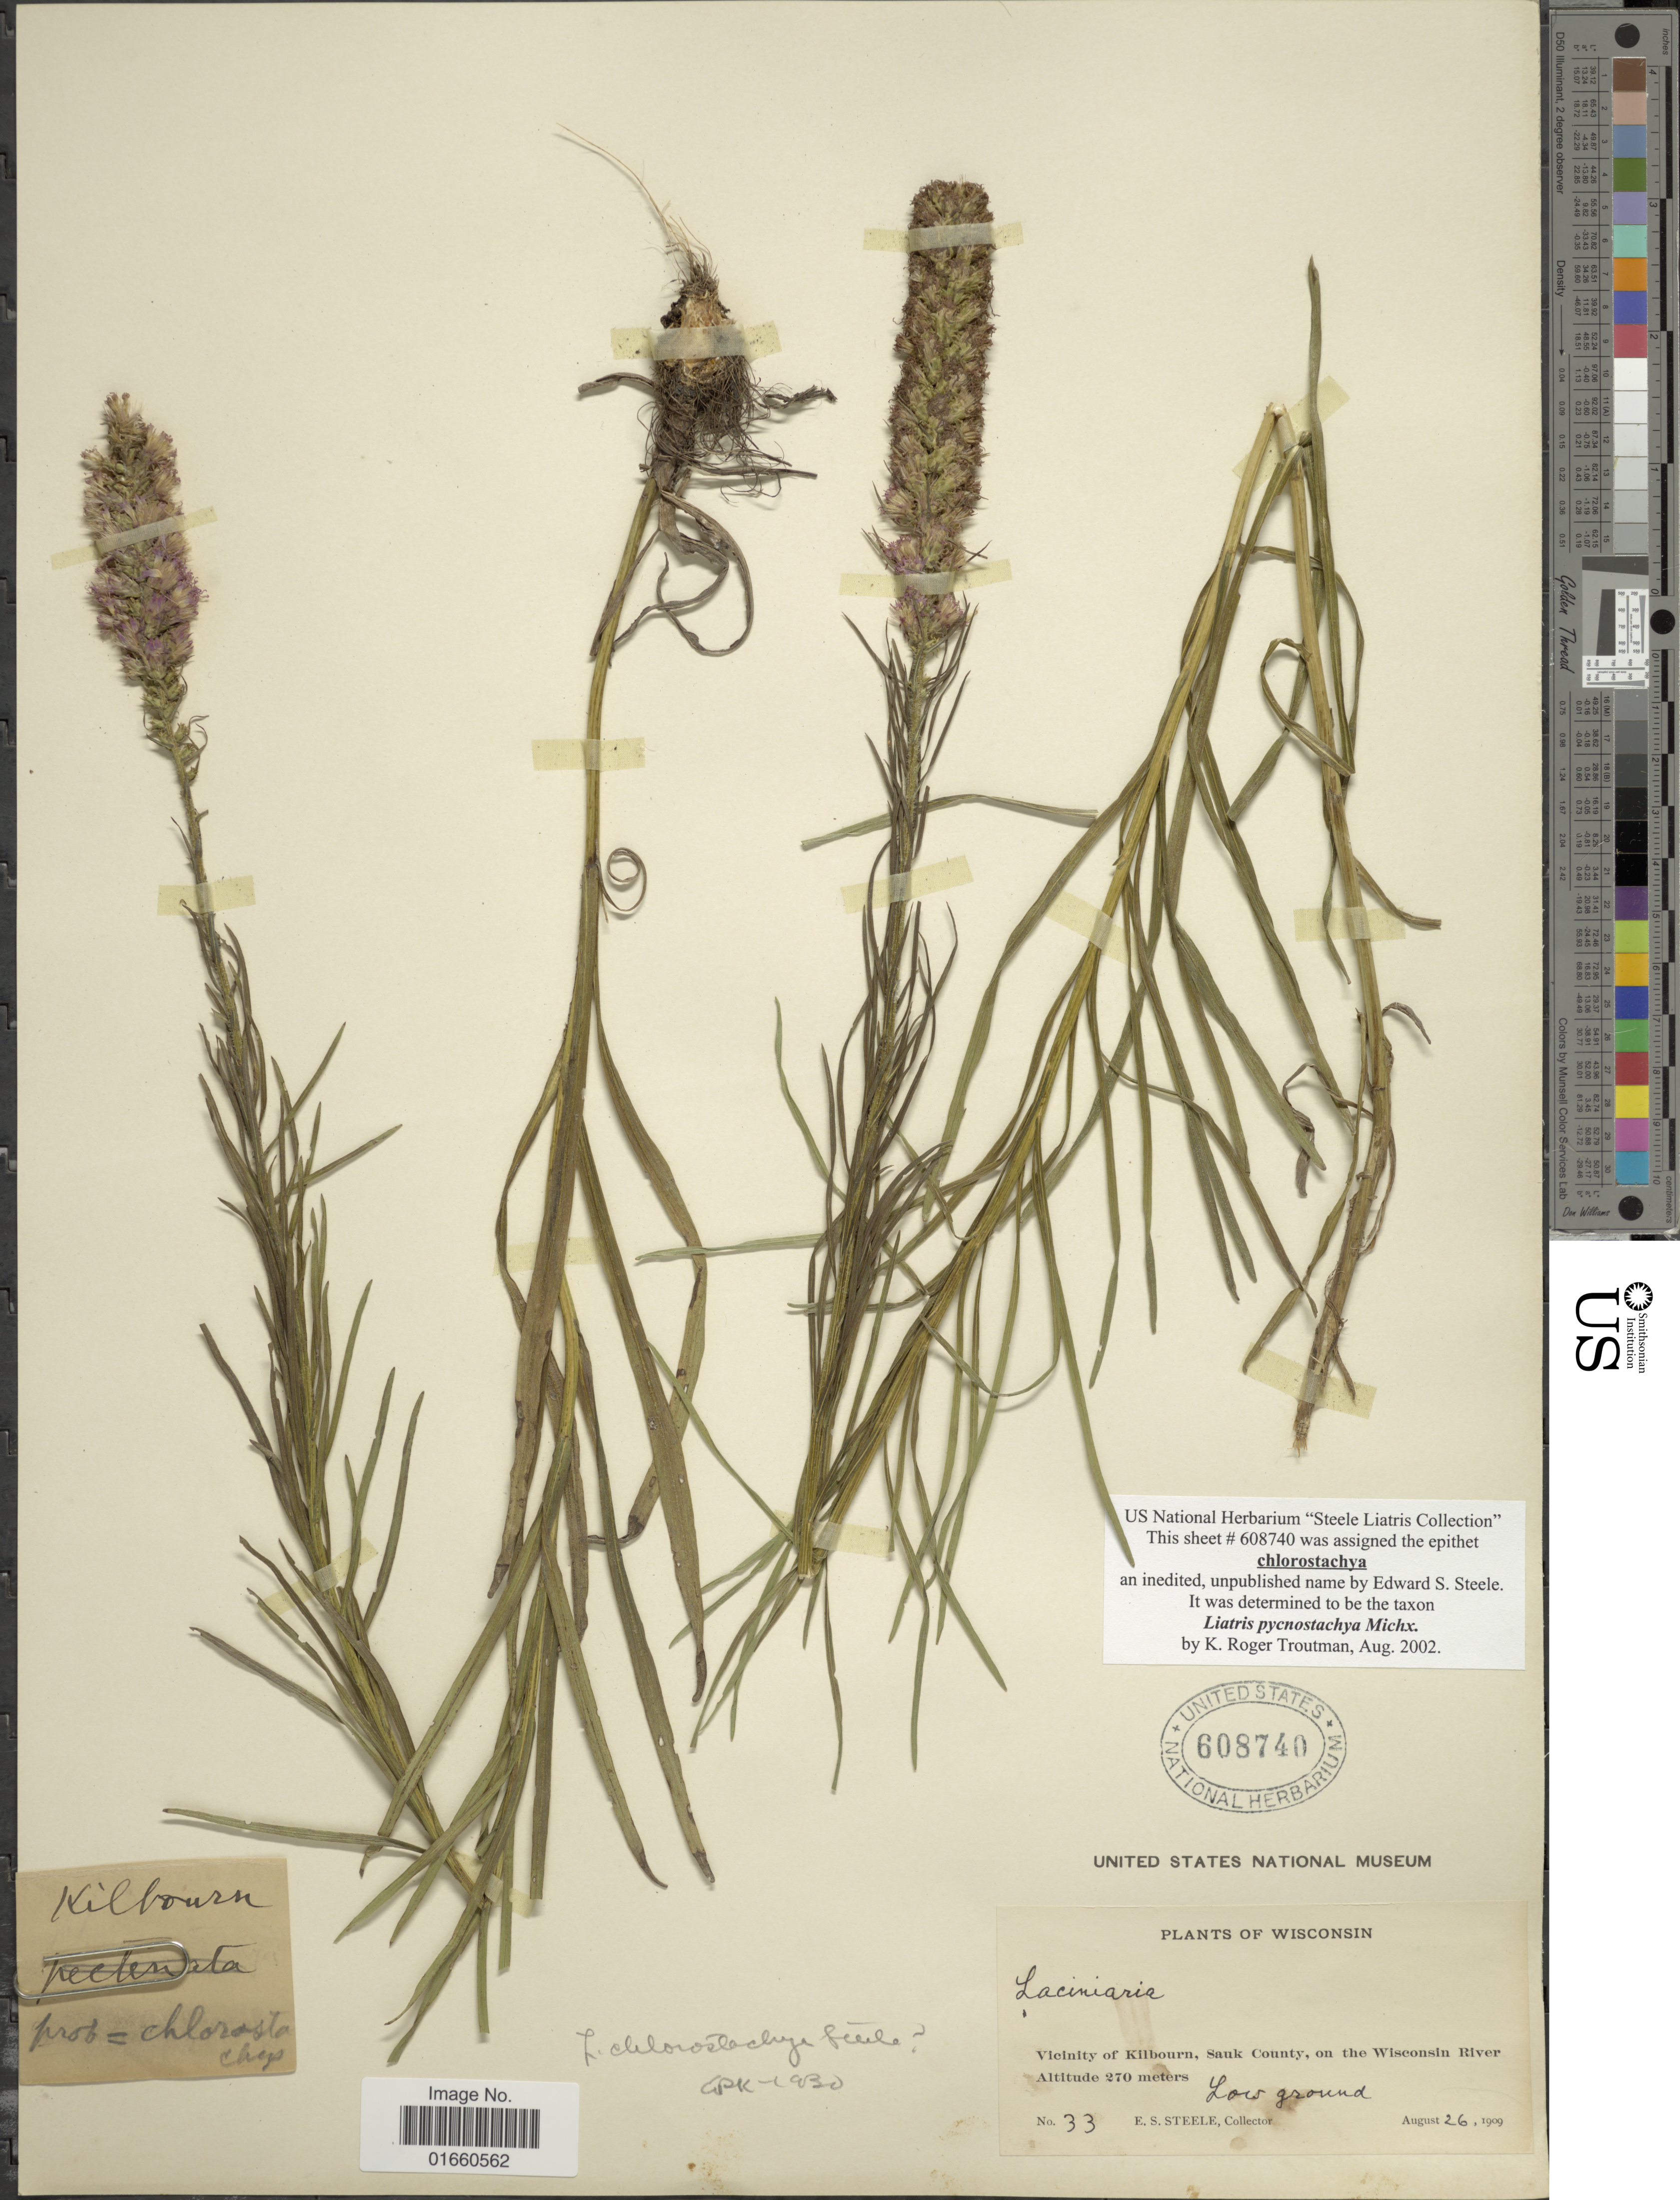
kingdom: Plantae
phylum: Tracheophyta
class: Magnoliopsida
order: Asterales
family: Asteraceae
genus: Liatris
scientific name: Liatris pycnostachya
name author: Michx.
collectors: E. Steele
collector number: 33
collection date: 1909-08-26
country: United States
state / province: Wisconsin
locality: Vicinity of Kilbourn, Sauk County, on the Wisconsin River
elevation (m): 270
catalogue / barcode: US 608740